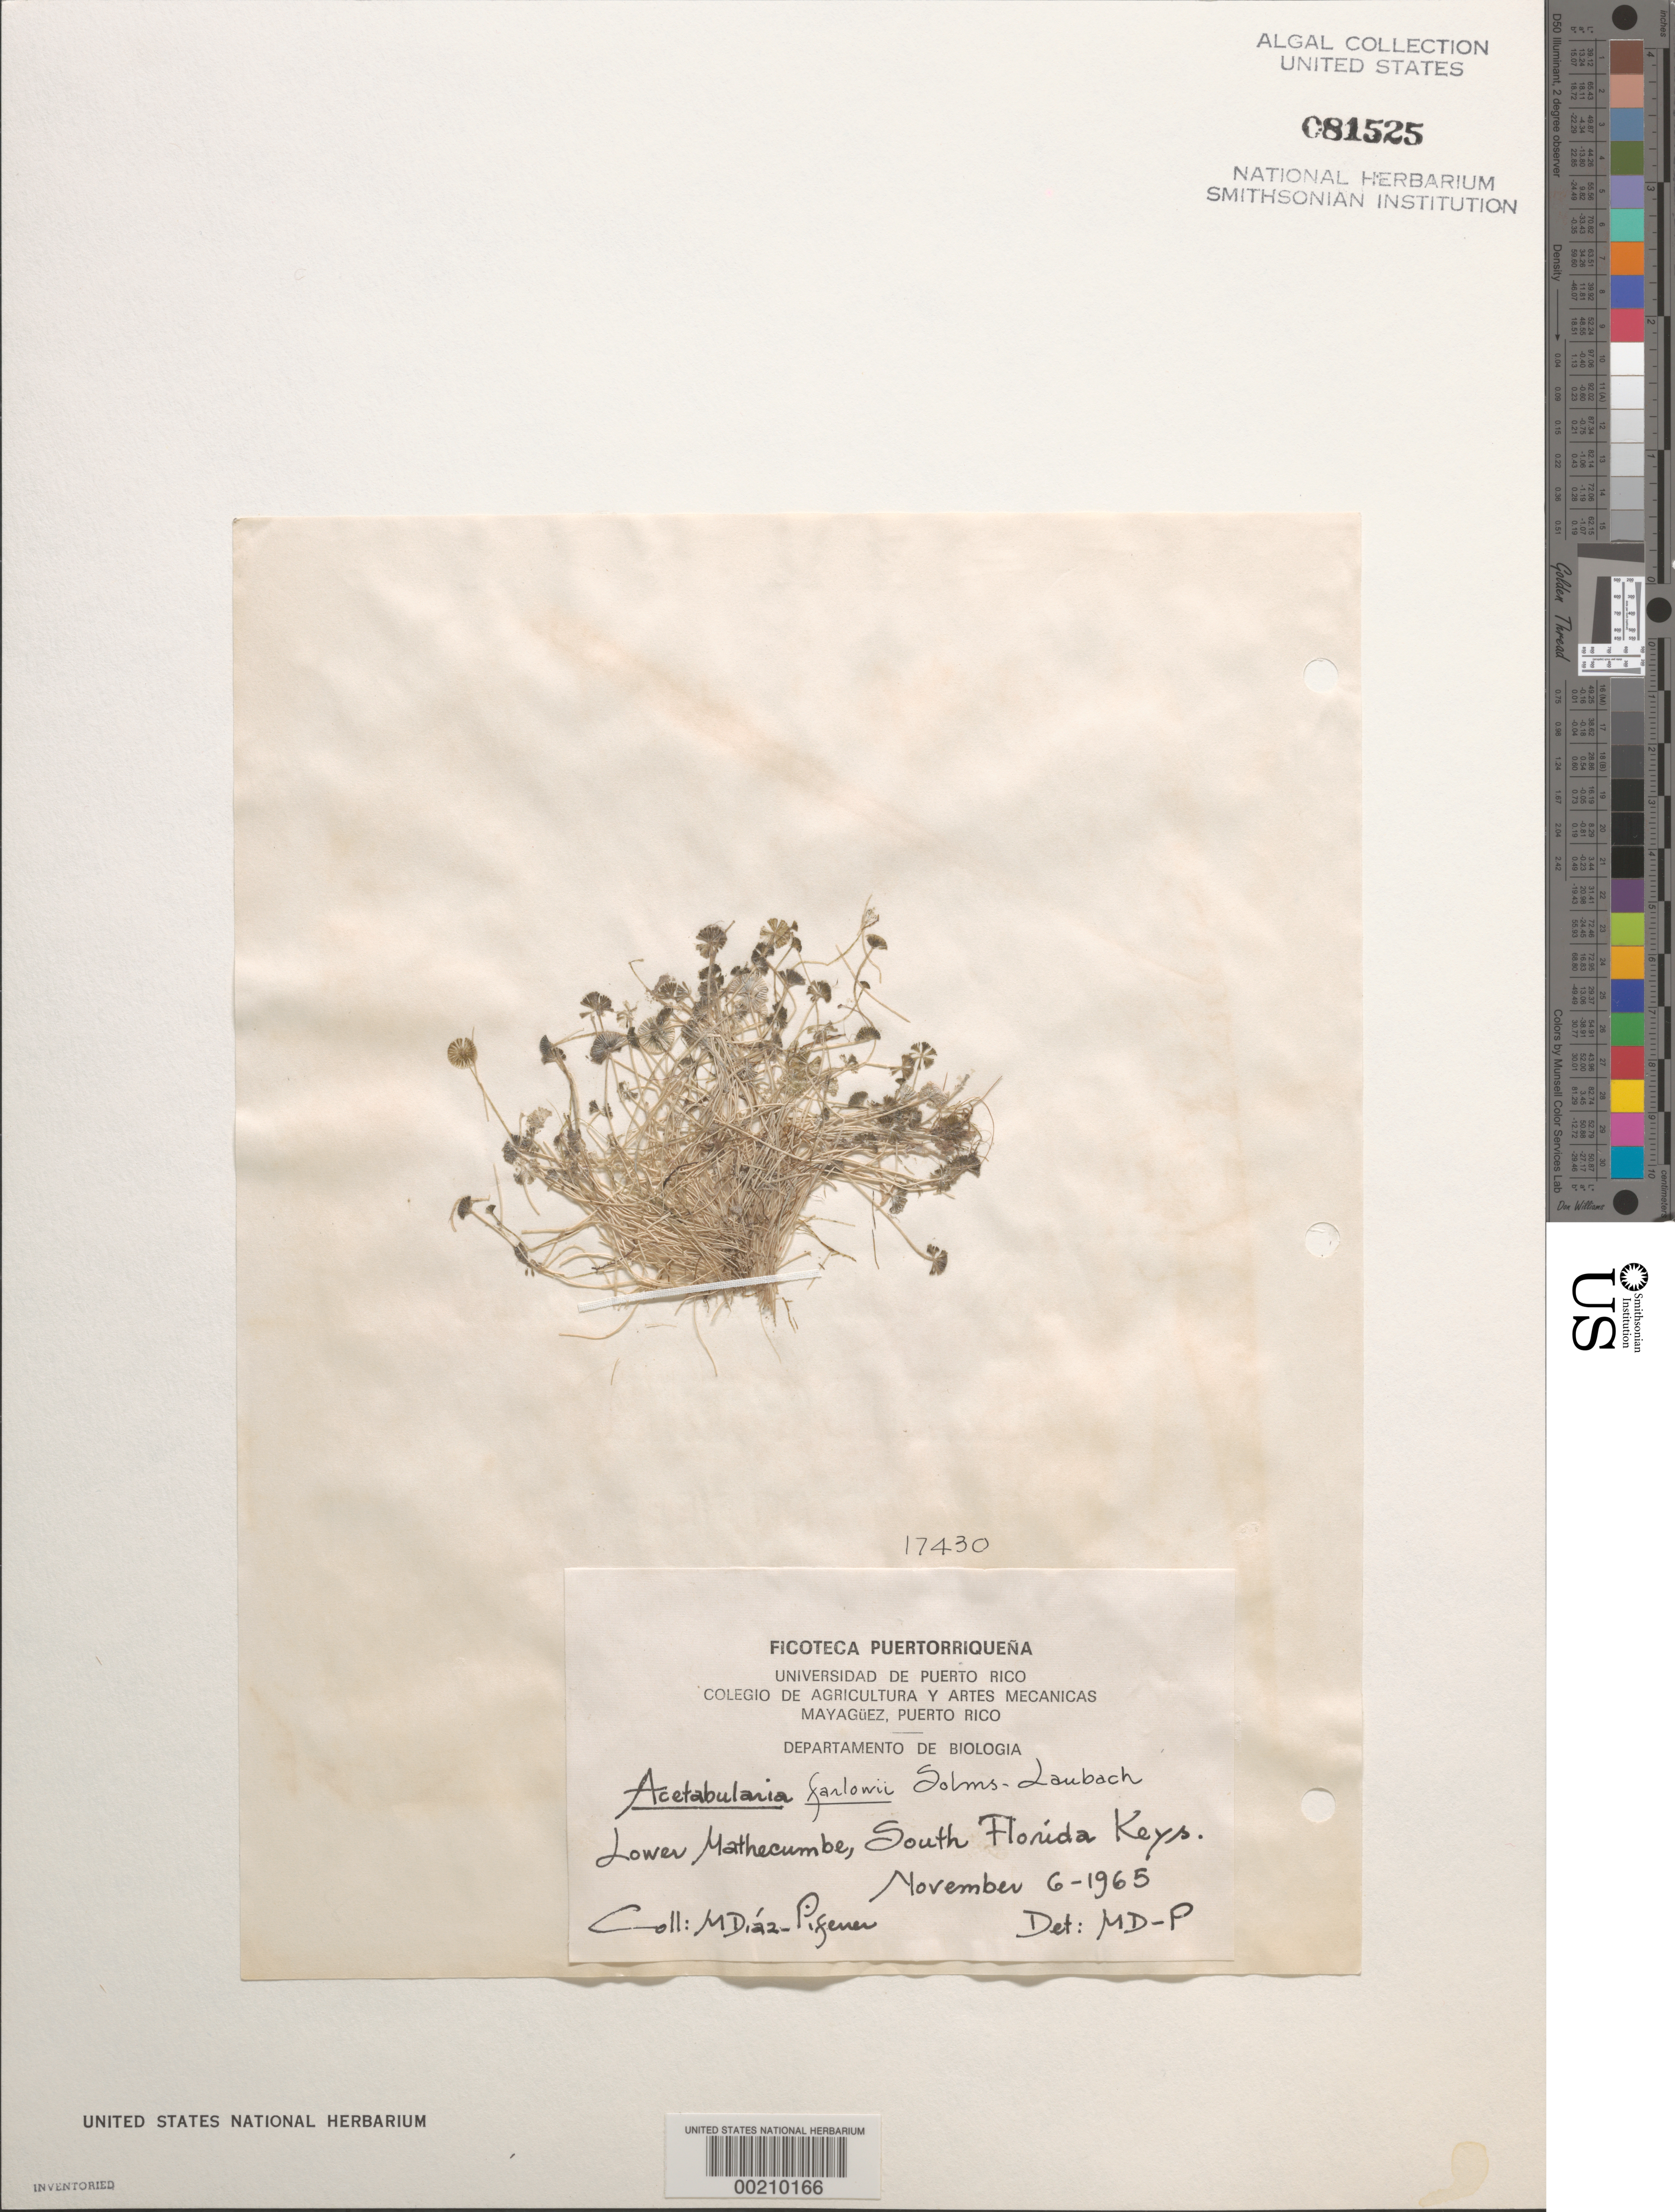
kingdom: Plantae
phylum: Chlorophyta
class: Ulvophyceae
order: Dasycladales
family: Polyphysaceae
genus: Acetabularia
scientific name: Acetabularia farlowii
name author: Solms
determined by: Diaz-Piferrer, M.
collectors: M. Diaz-Piferrer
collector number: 17430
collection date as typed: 06 Nov 1965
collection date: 1965-11-06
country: United States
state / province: Florida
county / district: Monroe County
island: Lower Matecumbe Key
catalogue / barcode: US 81525